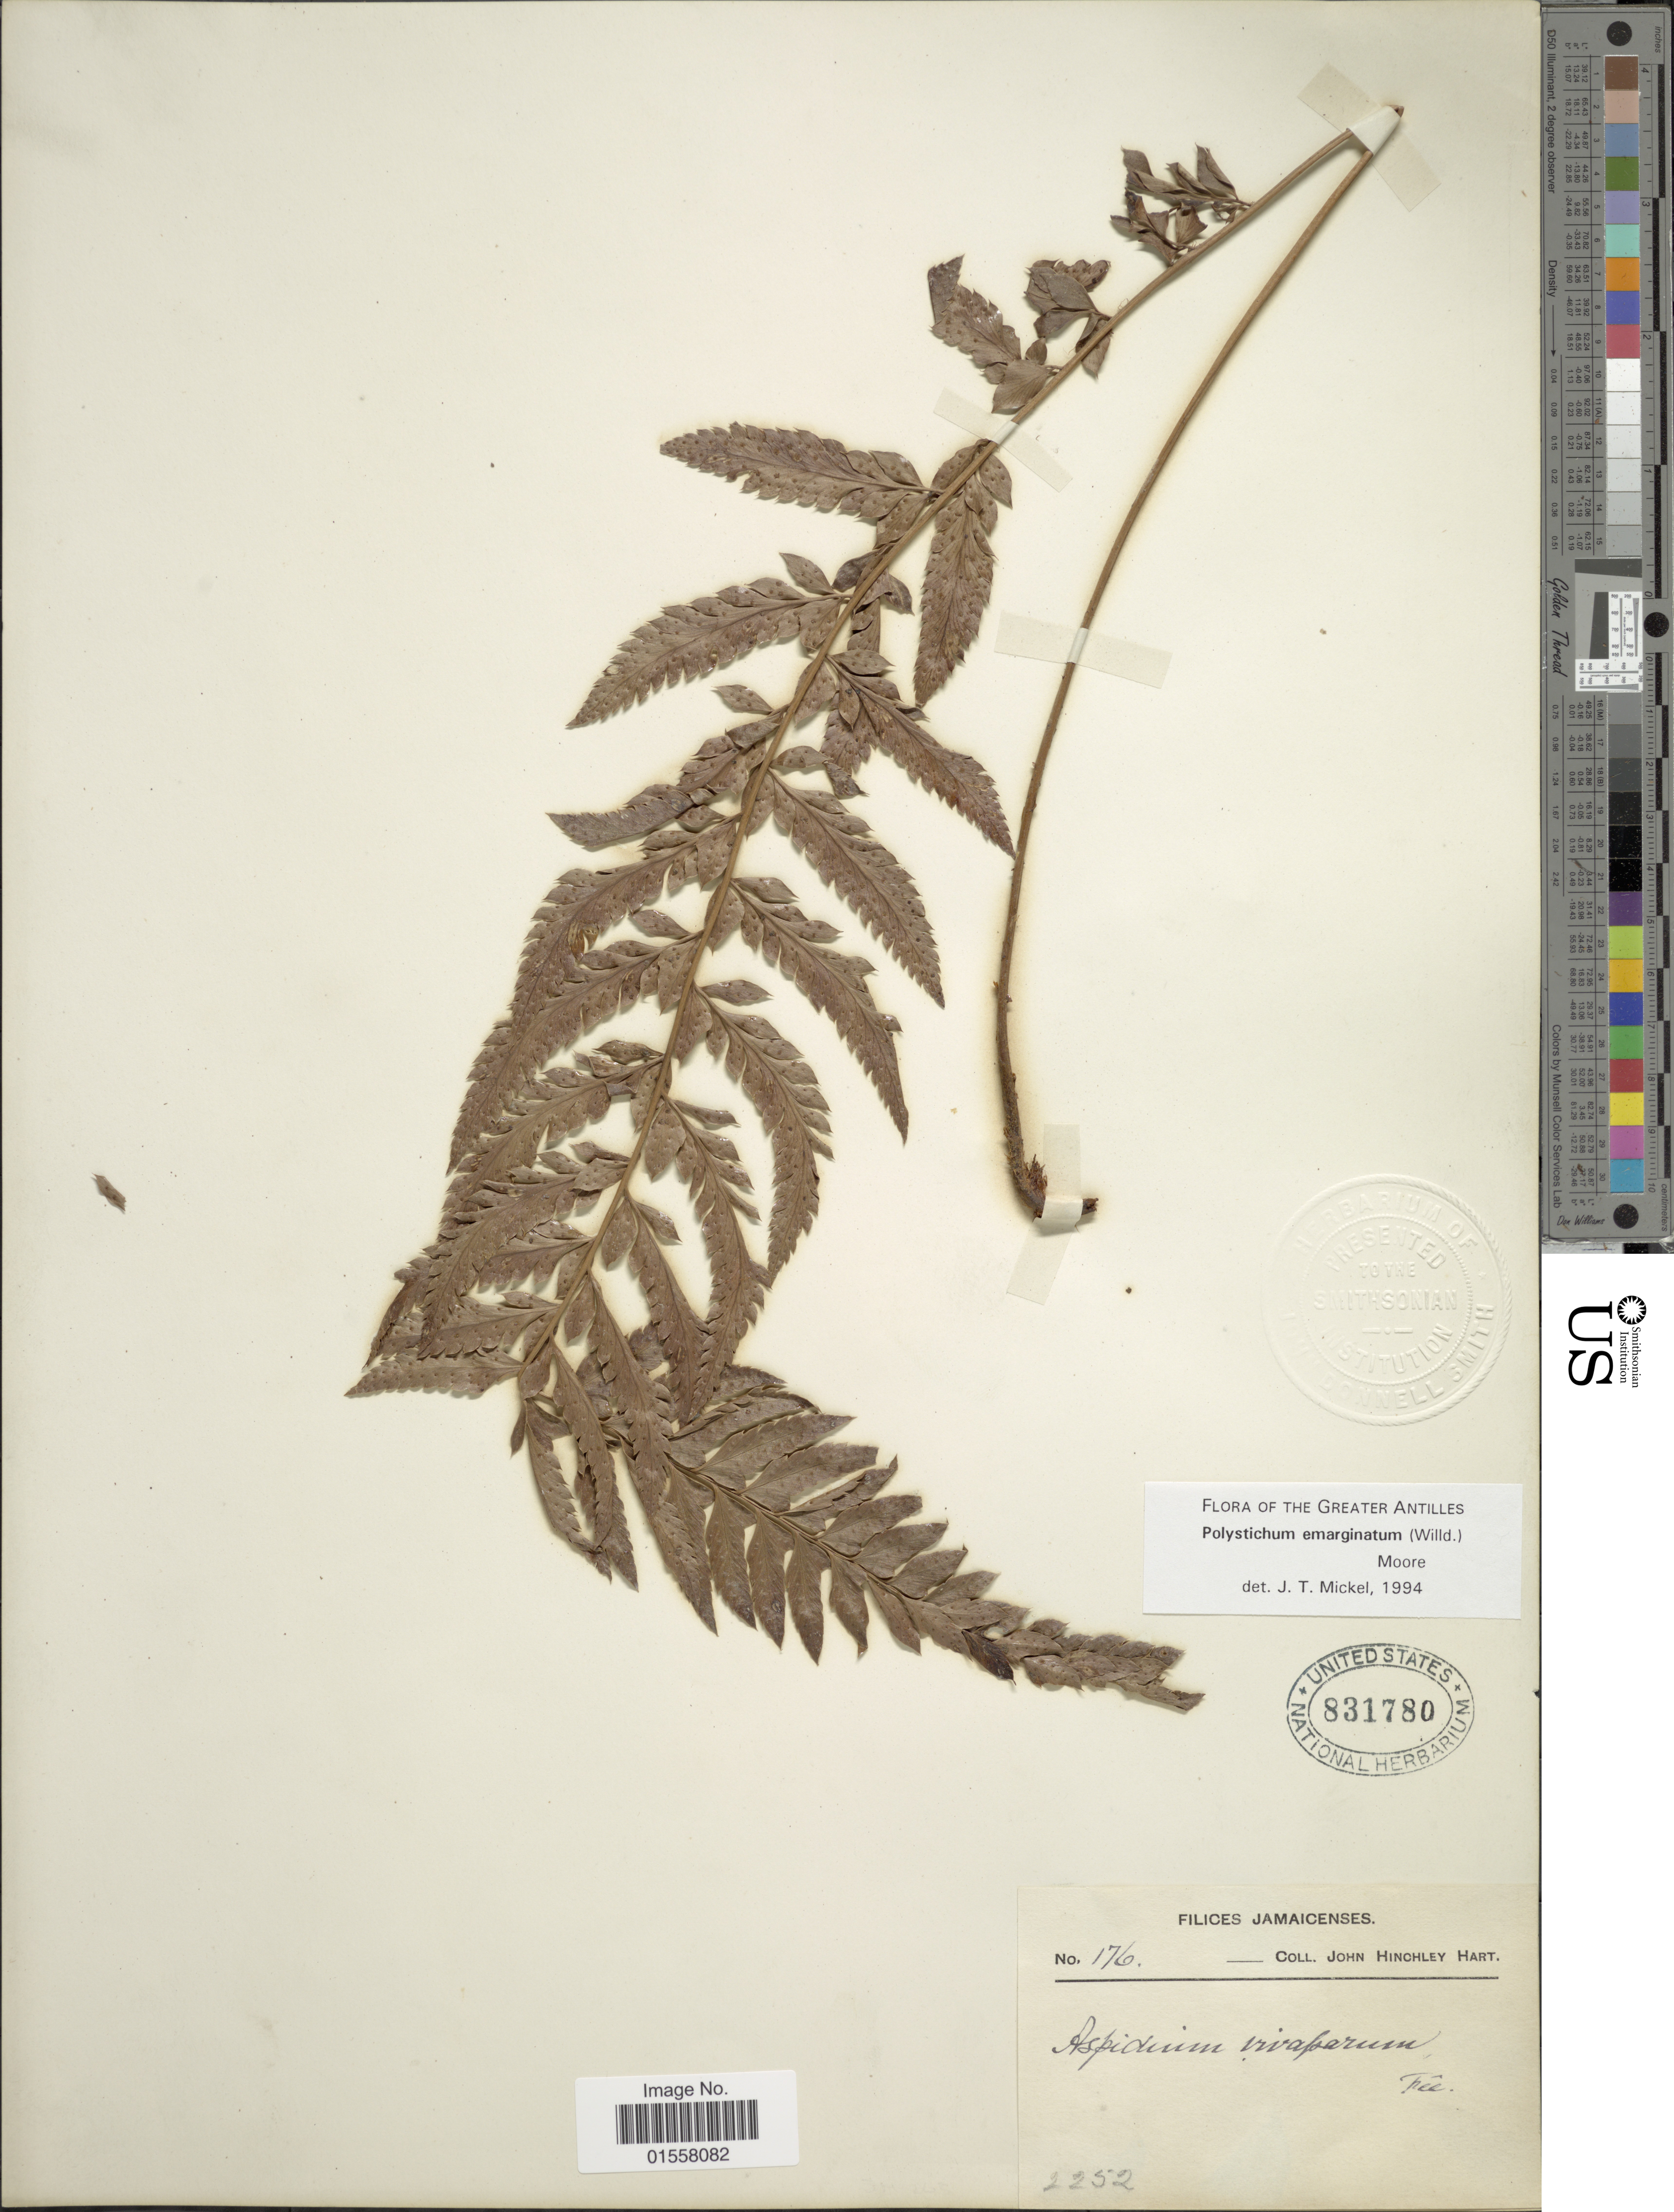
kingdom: Plantae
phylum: Tracheophyta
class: Polypodiopsida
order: Polypodiales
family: Dryopteridaceae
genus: Polystichum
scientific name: Polystichum emarginatum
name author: (Willd.) Moore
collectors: J. H. Hart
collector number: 176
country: Jamaica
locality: Jamaicenses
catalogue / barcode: US 831780